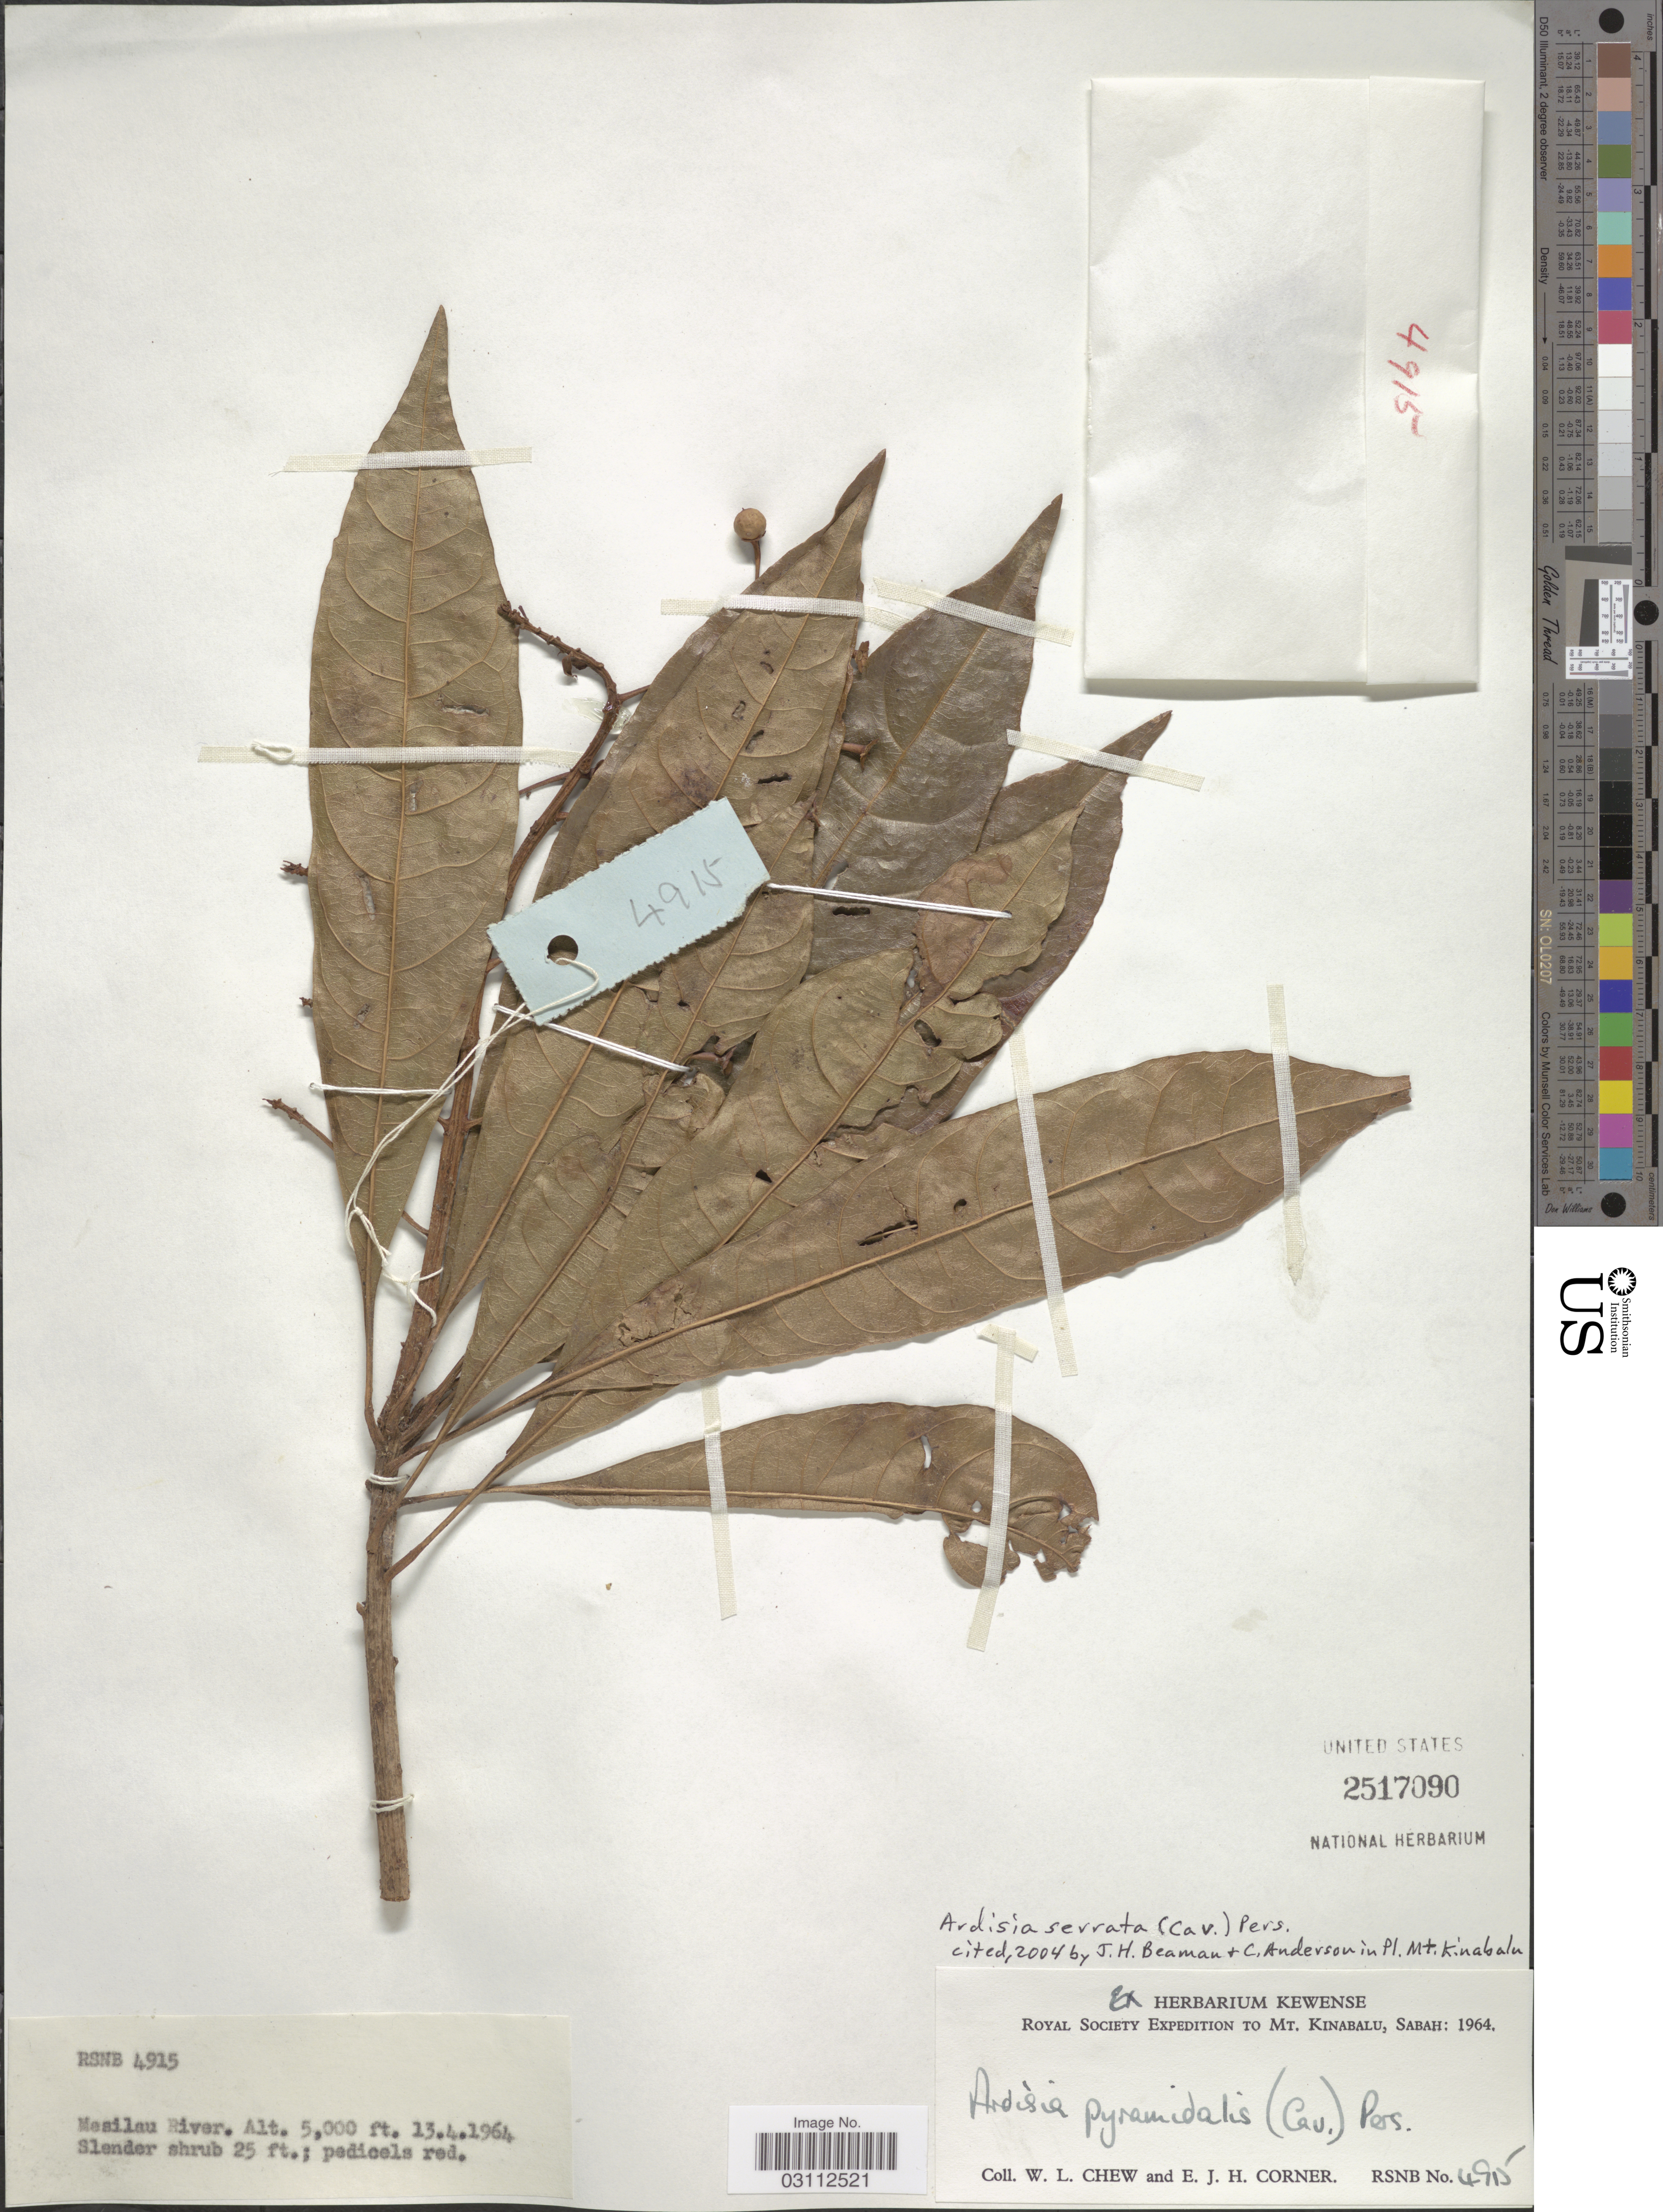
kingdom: Plantae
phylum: Tracheophyta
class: Magnoliopsida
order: Ericales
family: Primulaceae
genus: Ardisia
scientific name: Ardisia serrata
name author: (Cav.) Pers.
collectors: W. Chew & E. Corner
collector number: RSNB4915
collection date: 1964-04-13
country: Malaysia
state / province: Sabah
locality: Mt. Kinabalu. Mesilau River.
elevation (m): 1524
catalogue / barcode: US 2517090